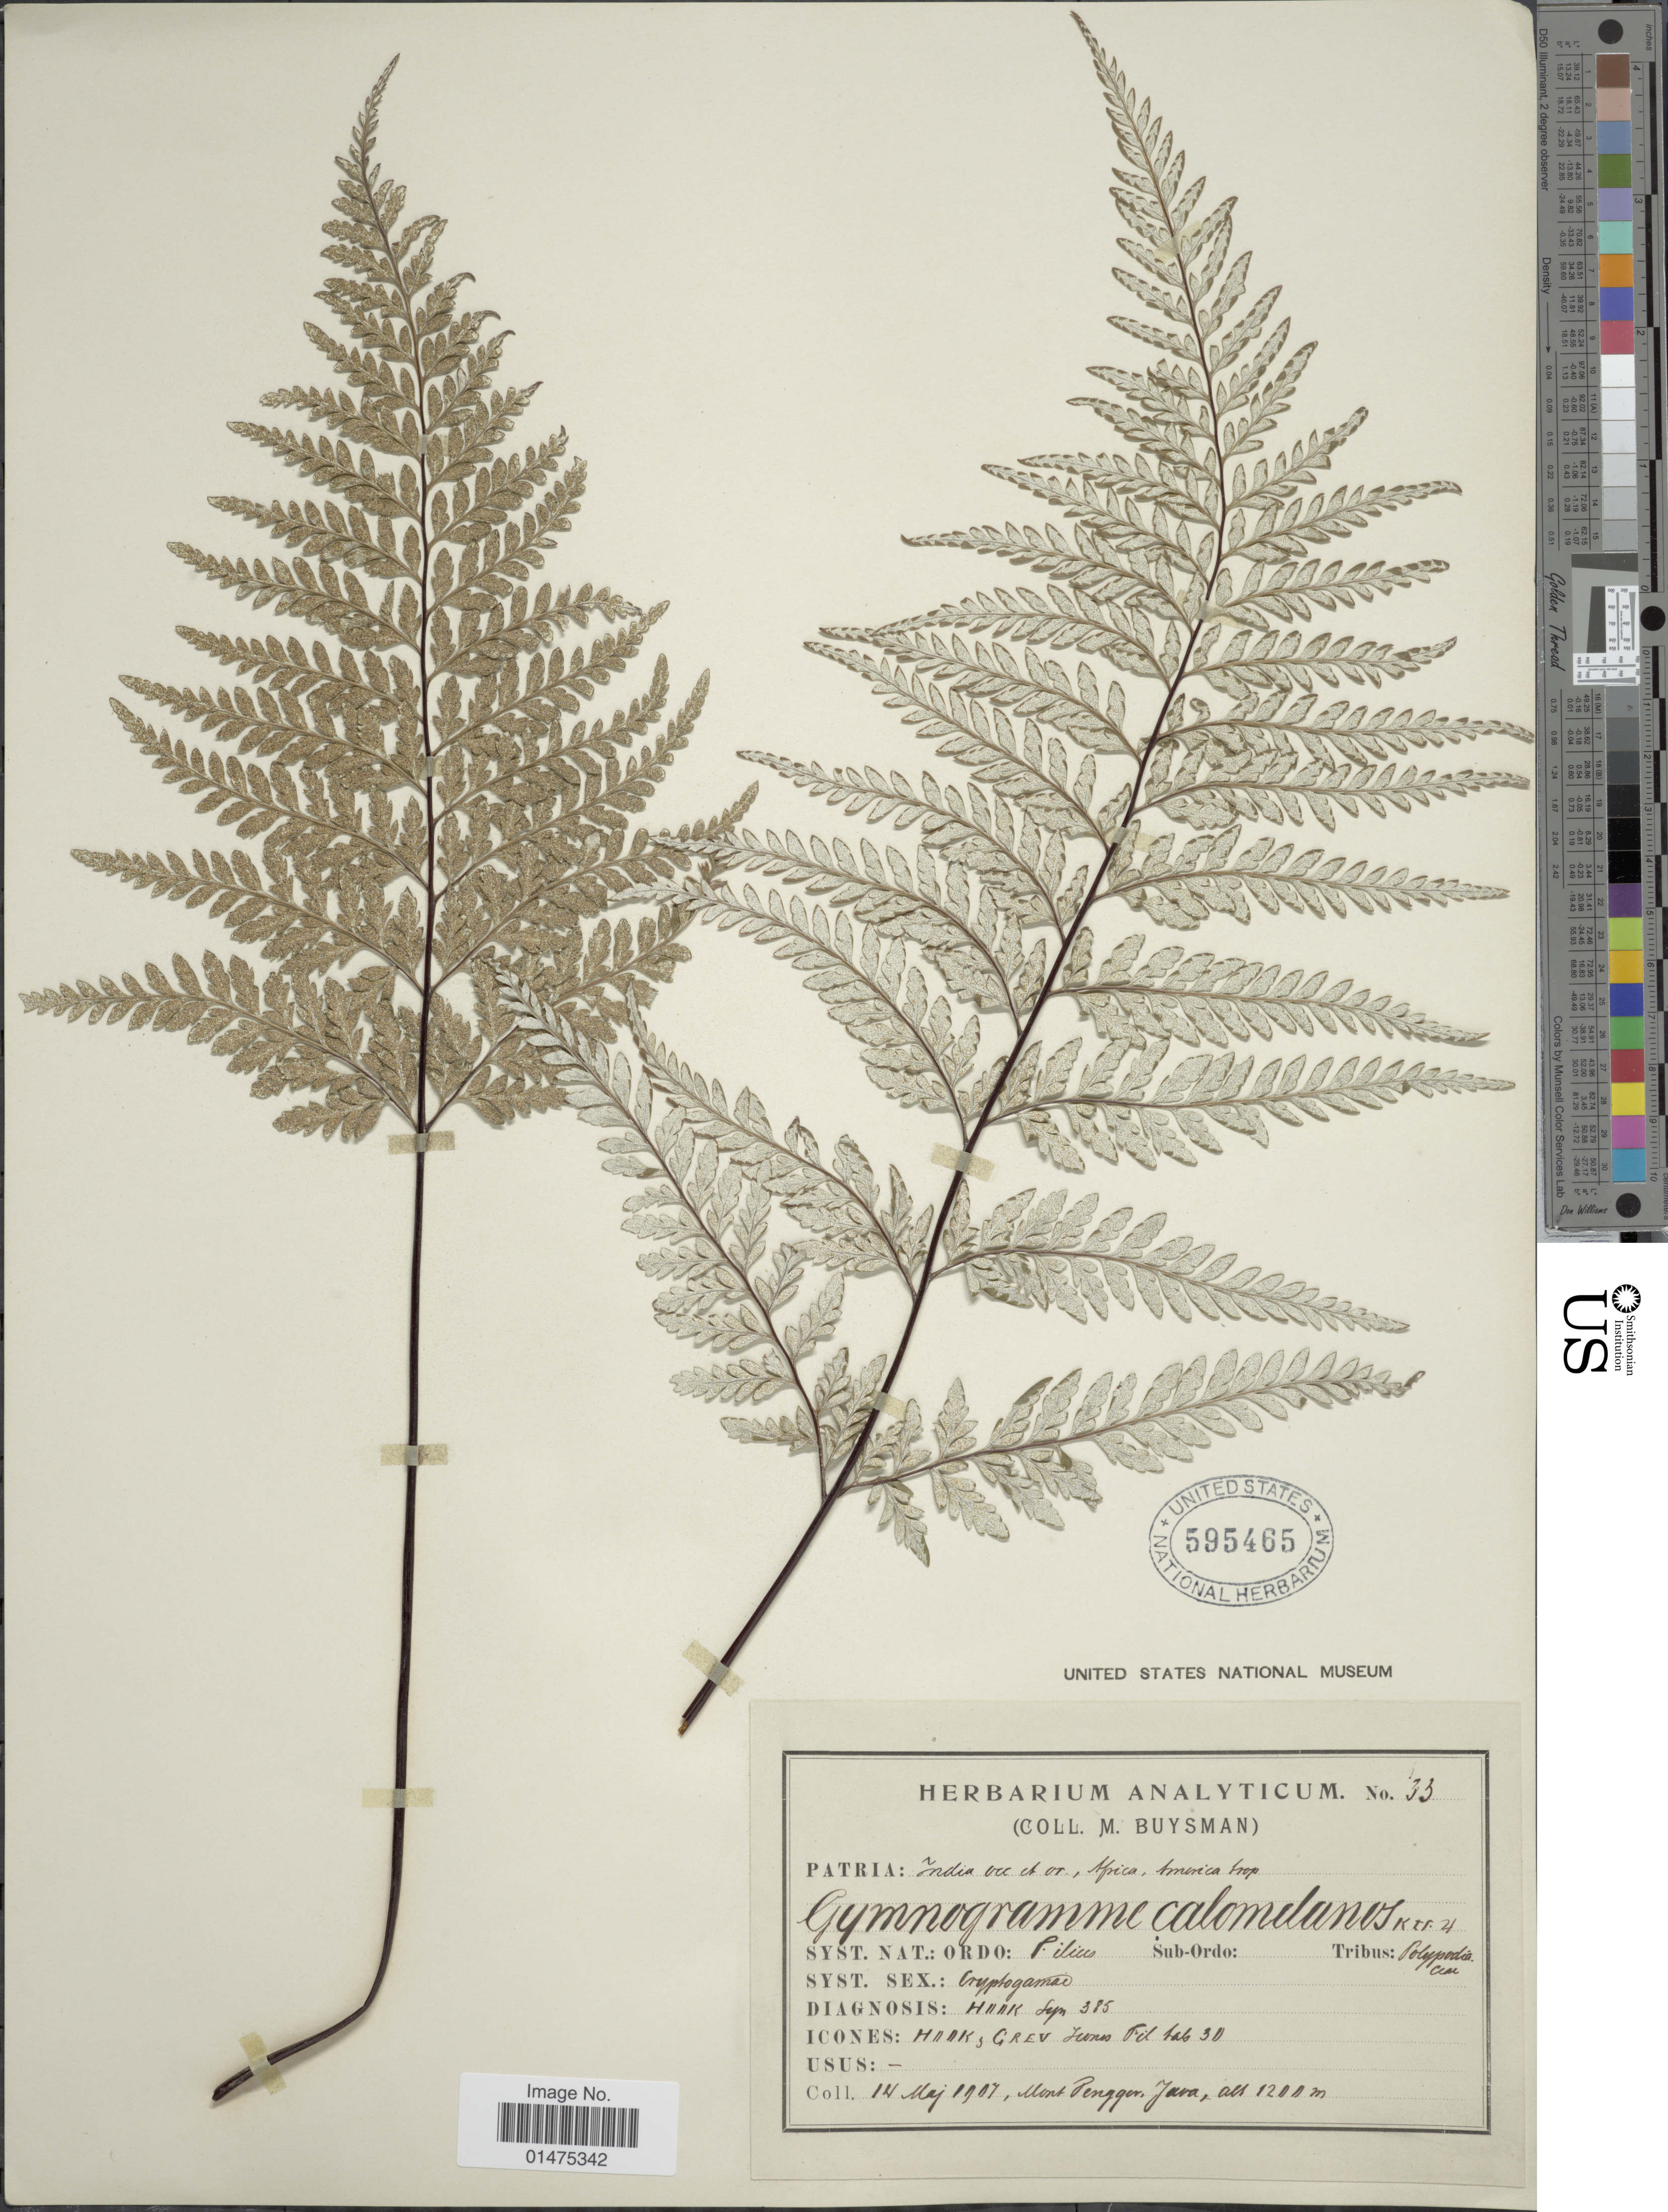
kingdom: Plantae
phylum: Tracheophyta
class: Polypodiopsida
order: Polypodiales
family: Pteridaceae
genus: Pityrogramma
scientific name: Pityrogramma calomelanos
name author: (L.) Link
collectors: M. Buysman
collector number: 33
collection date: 1907-05-14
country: Indonesia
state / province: Java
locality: Mont Pengger, Java.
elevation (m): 1200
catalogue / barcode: US 595465